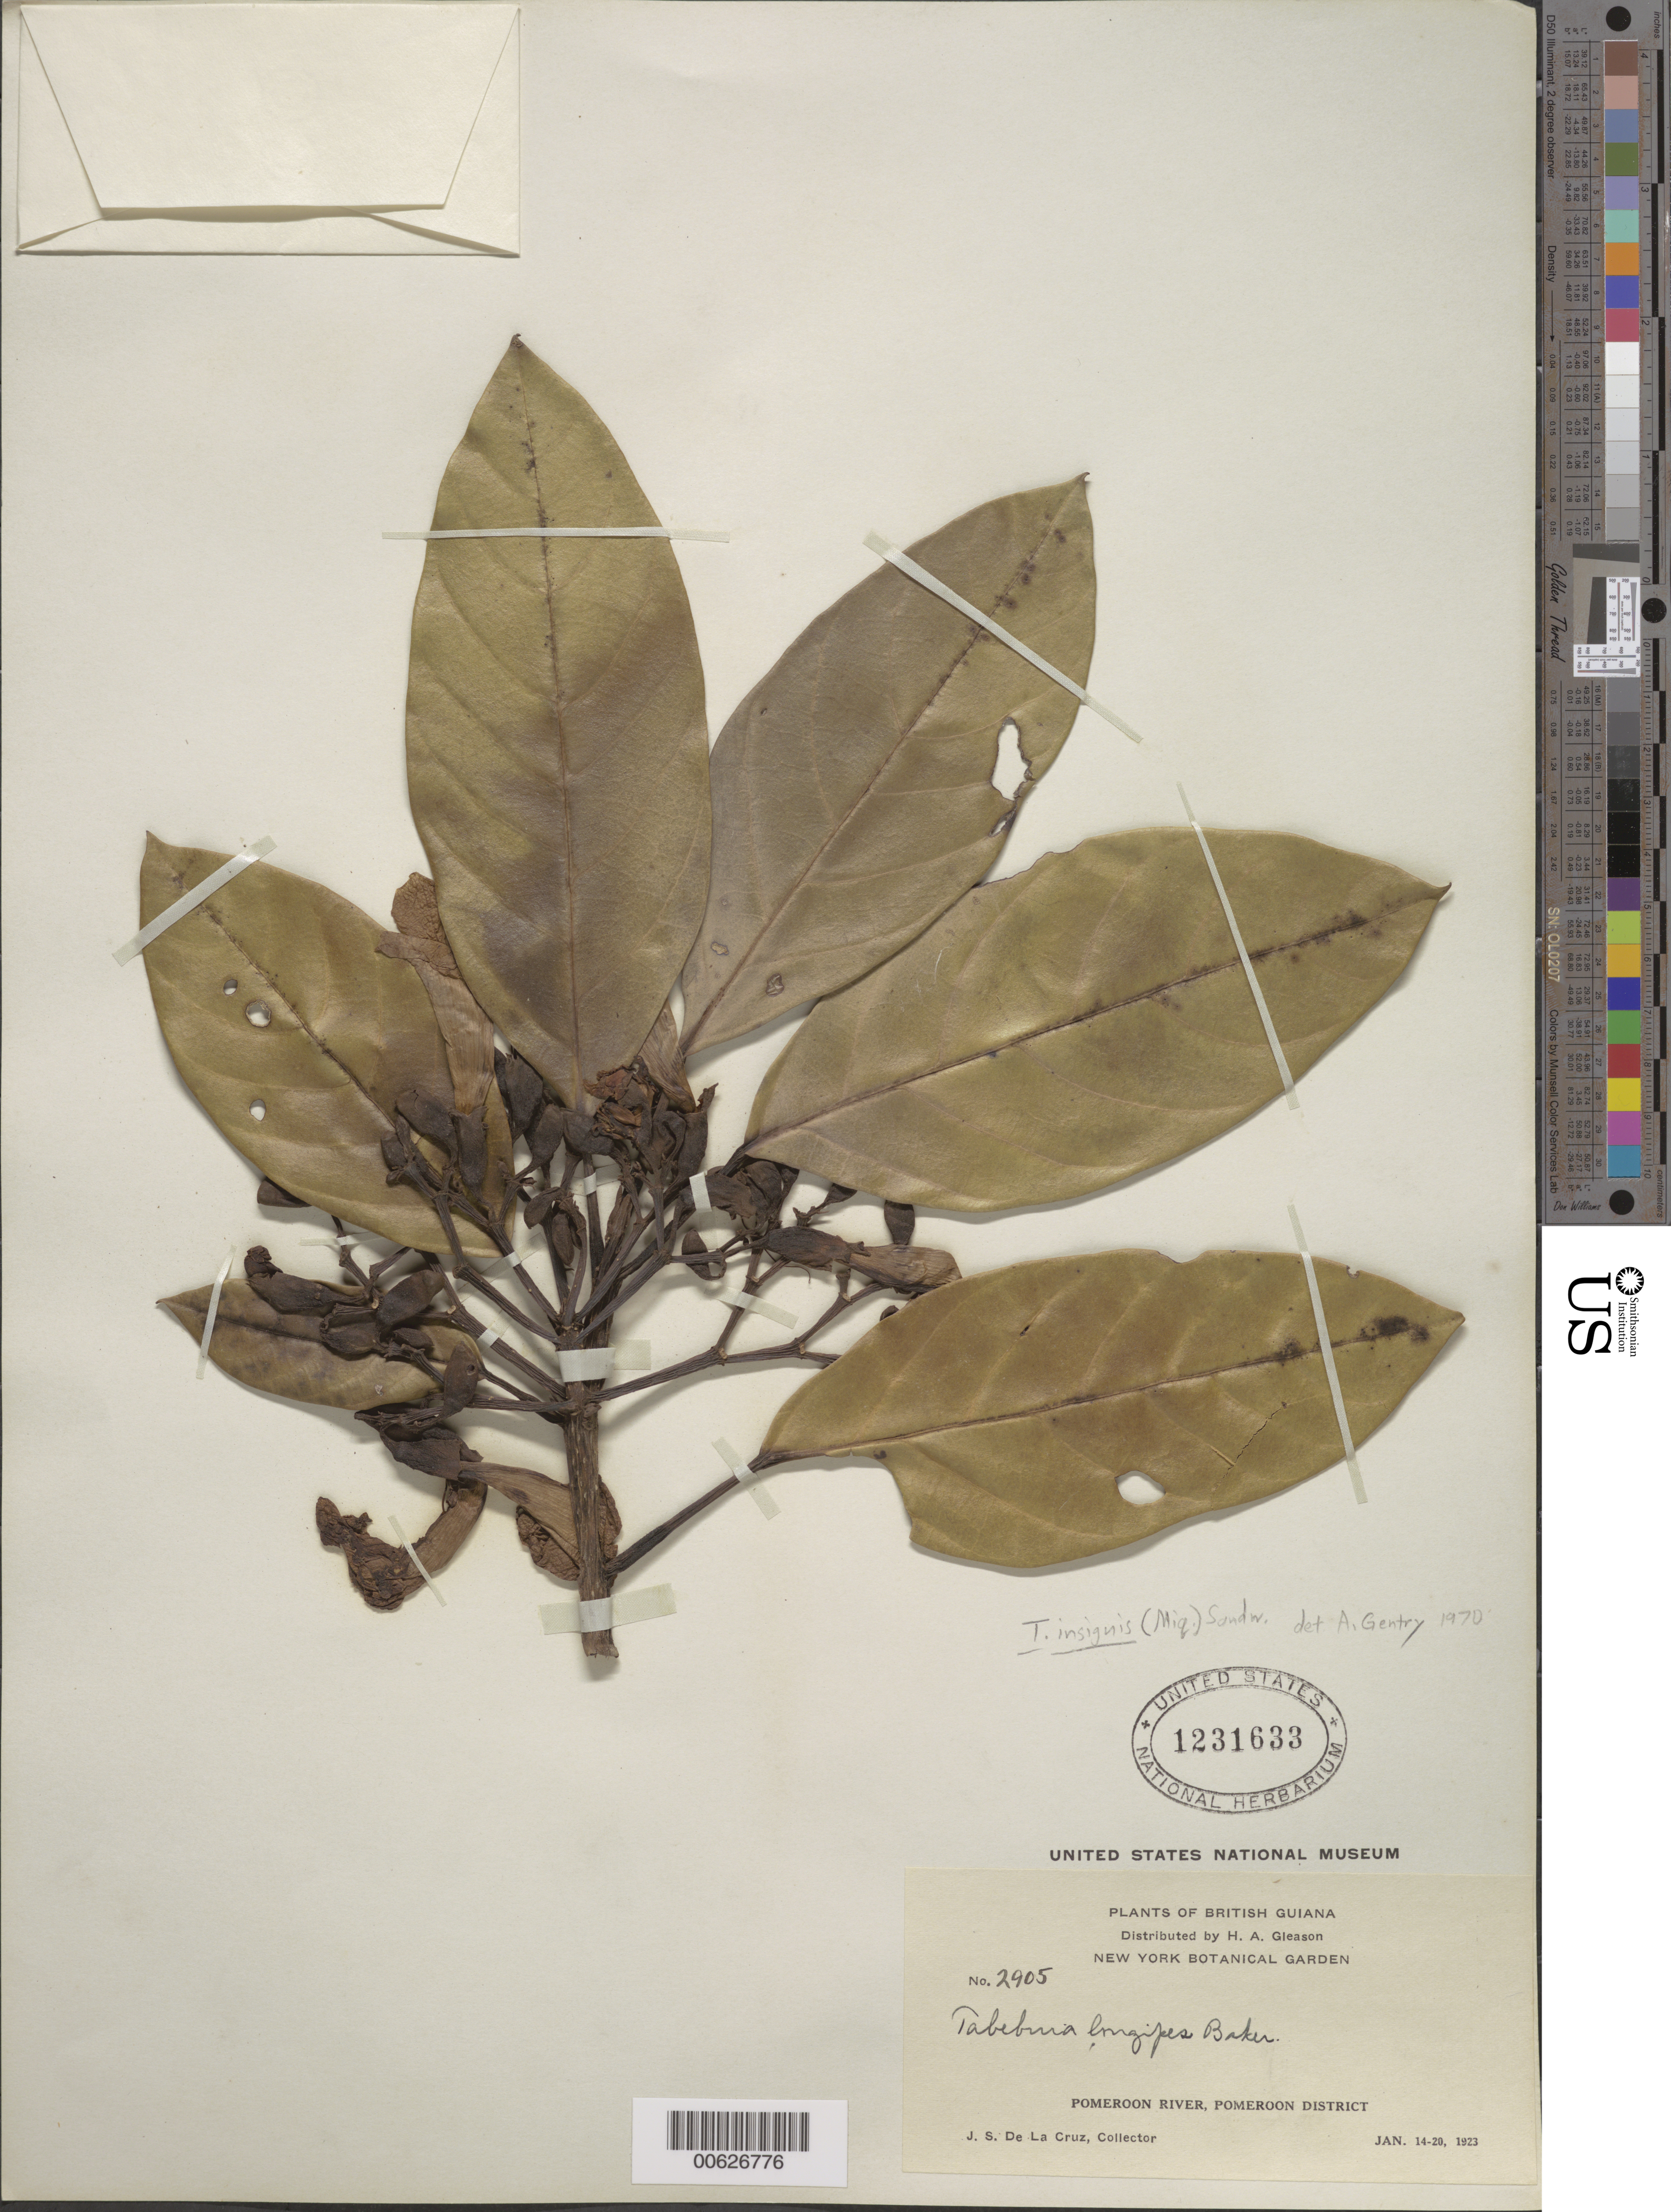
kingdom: Plantae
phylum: Tracheophyta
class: Magnoliopsida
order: Lamiales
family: Bignoniaceae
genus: Tabebuia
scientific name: Tabebuia insignis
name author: (Miq.) Sandwith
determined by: Gentry, A. H.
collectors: J. S. de la Cruz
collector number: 2905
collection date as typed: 14-Jan-23 to 20-Jan-23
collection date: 1923-01-14/1923-01-20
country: Guyana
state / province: Pomeroon-Supenaam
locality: Pomeroon R.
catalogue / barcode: US 1231633